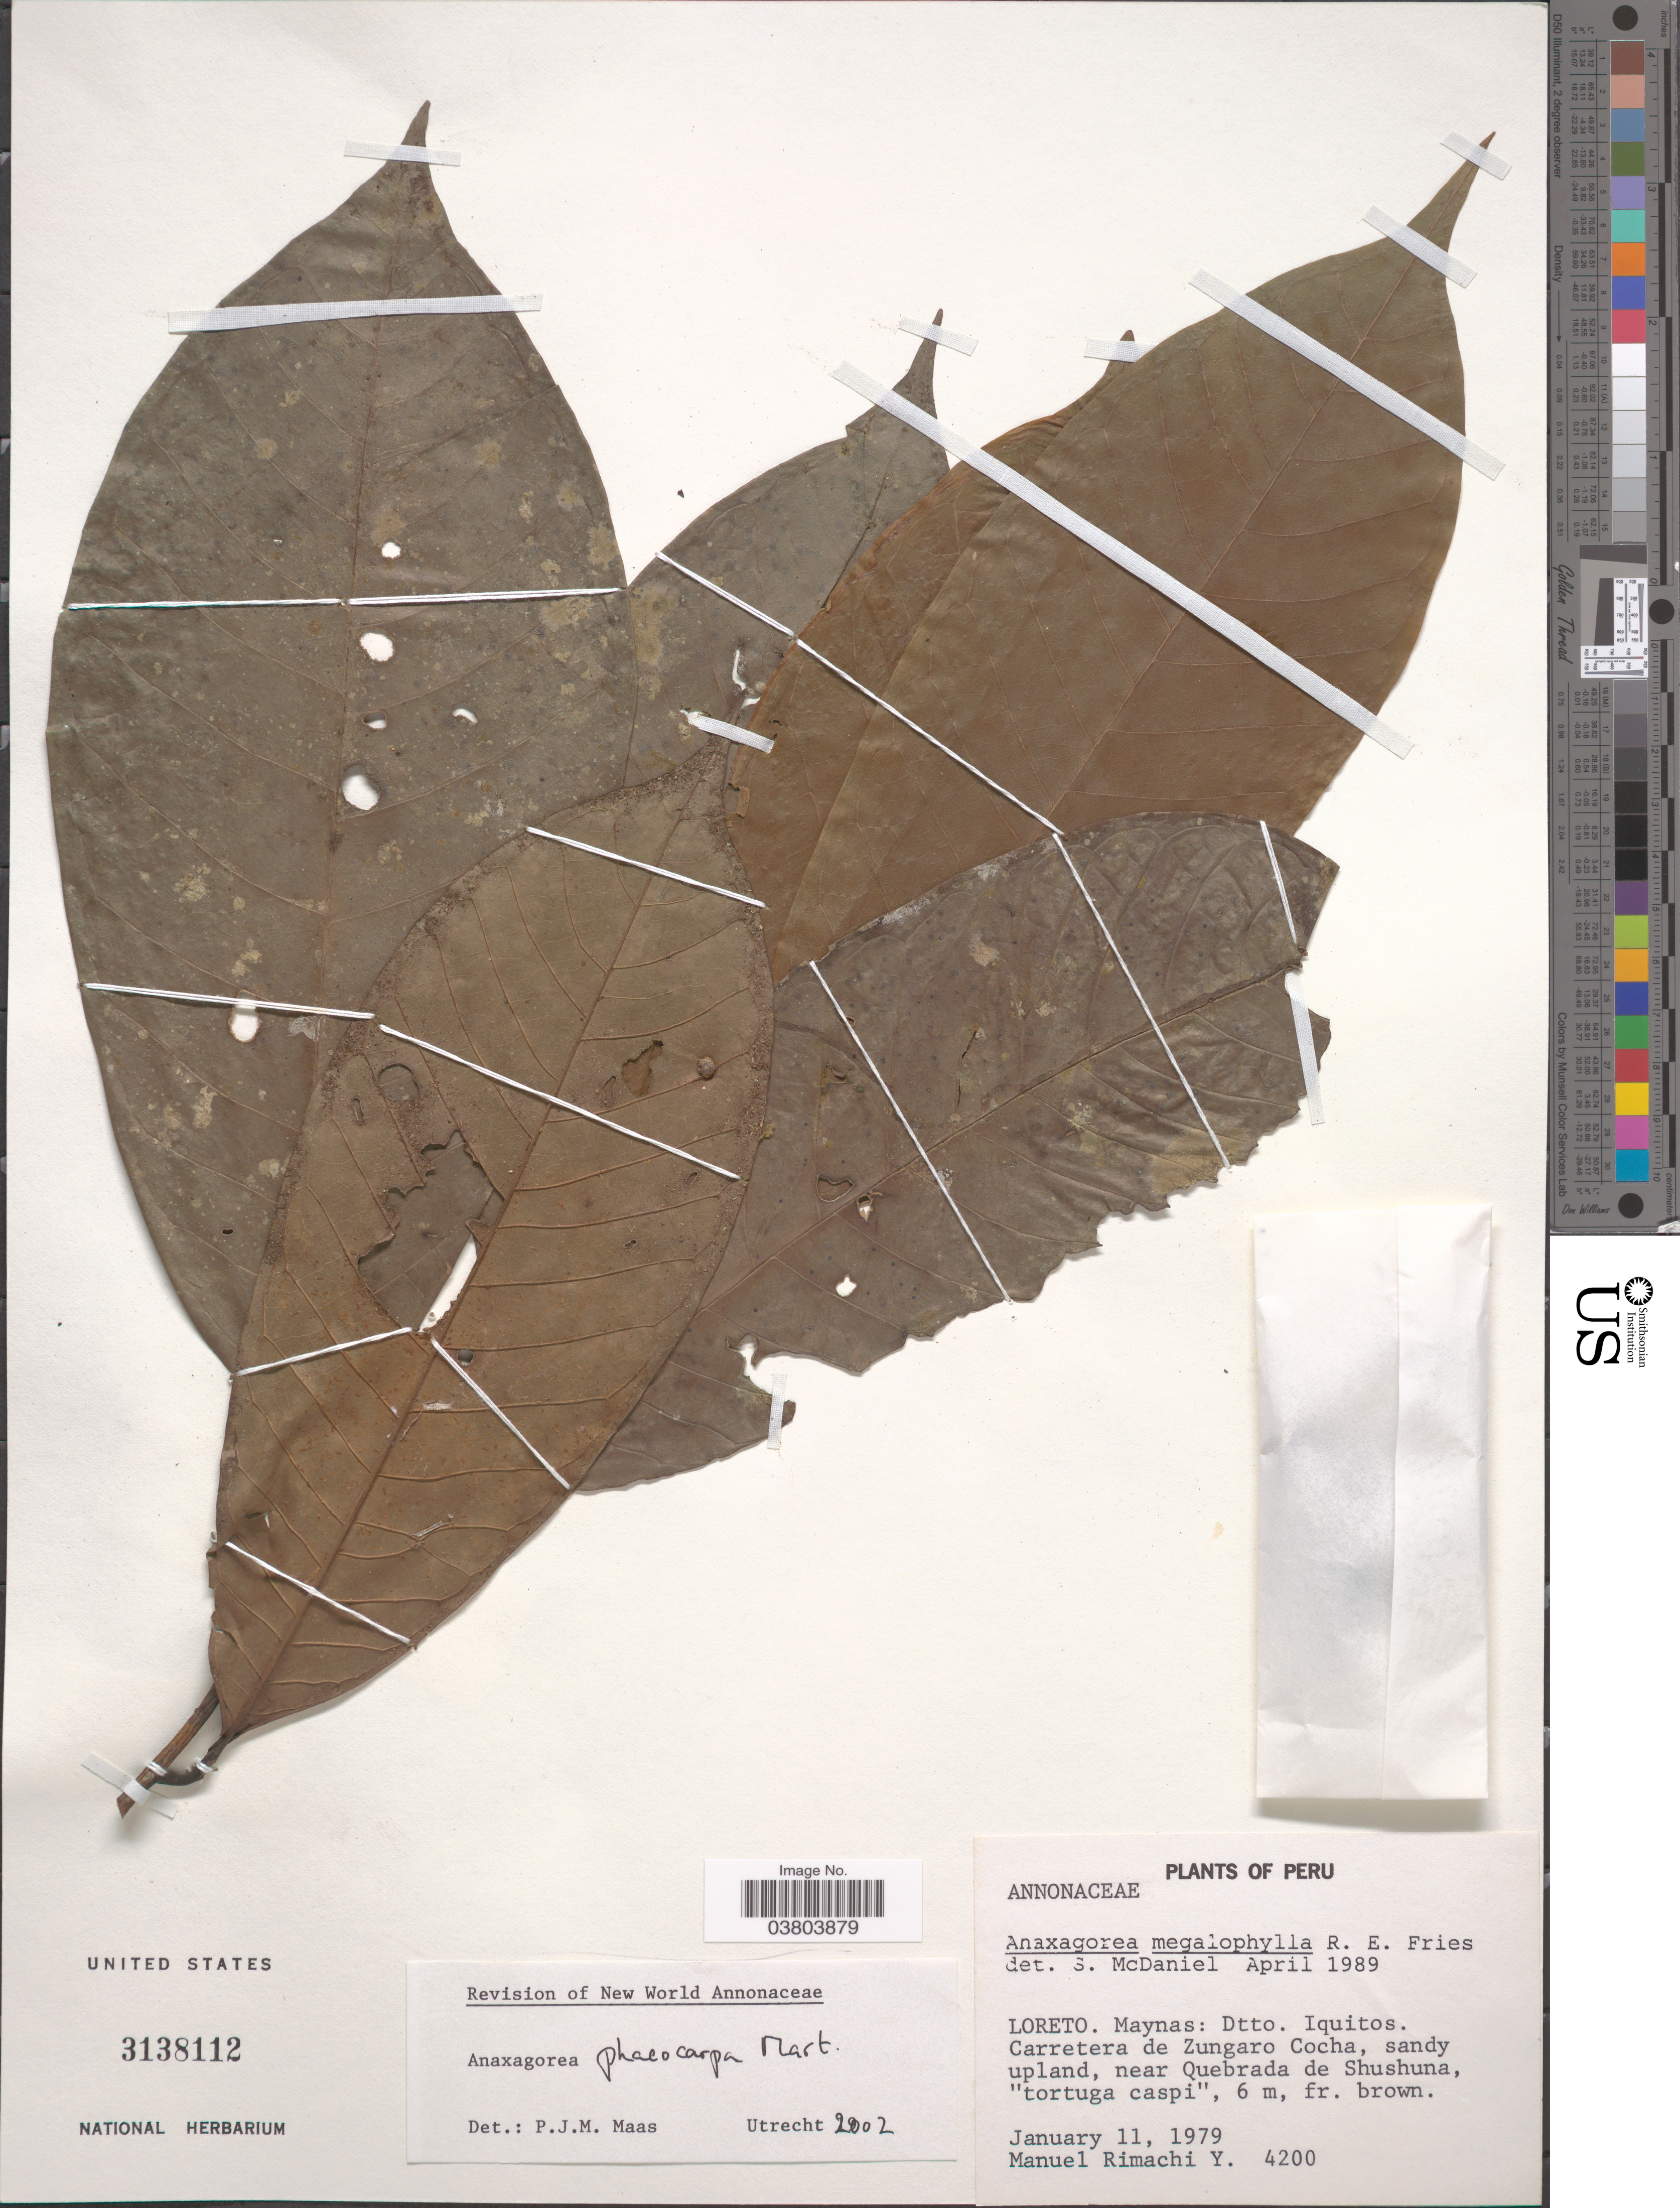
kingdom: Plantae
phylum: Tracheophyta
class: Magnoliopsida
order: Magnoliales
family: Annonaceae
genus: Anaxagorea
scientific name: Anaxagorea phaeocarpa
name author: Mart.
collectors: M. Rimachi Y.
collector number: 4200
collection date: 1979-01-11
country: Peru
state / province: Loreto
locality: Maynas: Dtto. Iquitos. Carretera de Zungaro Cocha, near Quebrada de Shushuna.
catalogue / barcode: US 3138112